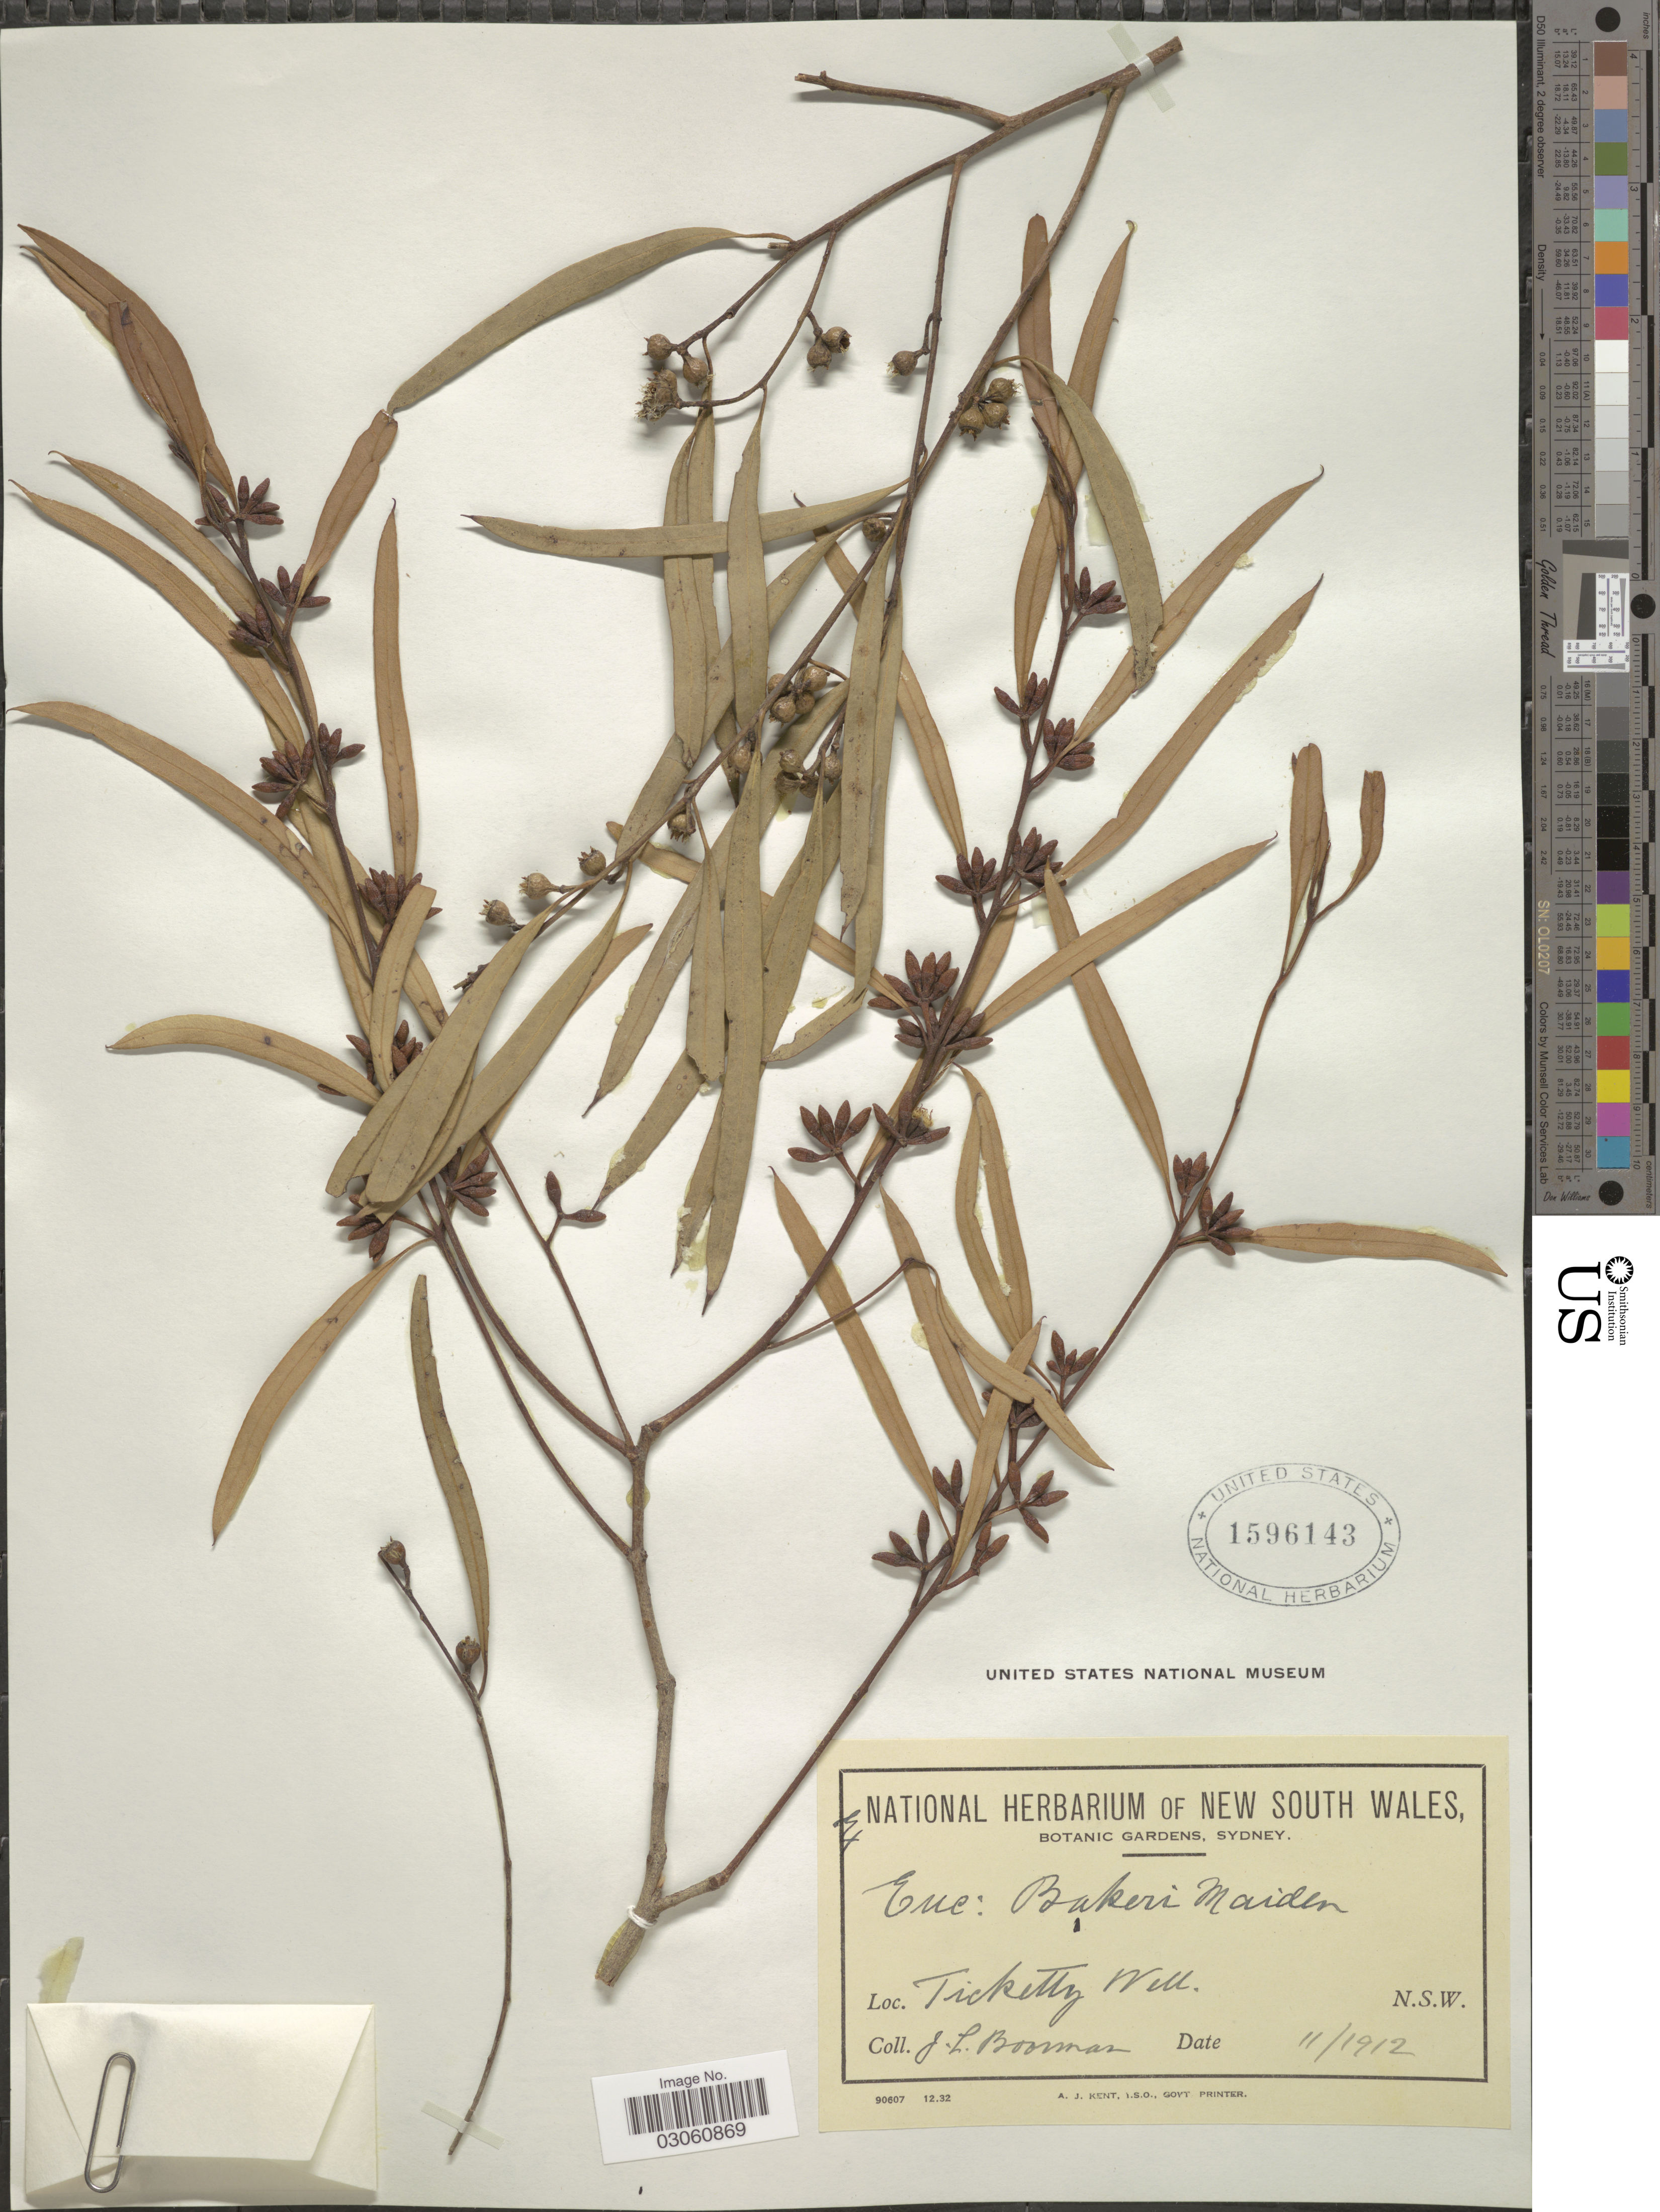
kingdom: Plantae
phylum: Tracheophyta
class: Magnoliopsida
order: Myrtales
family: Myrtaceae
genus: Eucalyptus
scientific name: Eucalyptus bakeri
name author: Maiden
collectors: J. Boorman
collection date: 1912-11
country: Australia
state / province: New South Wales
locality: Ticketty Well.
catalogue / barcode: US 1596143